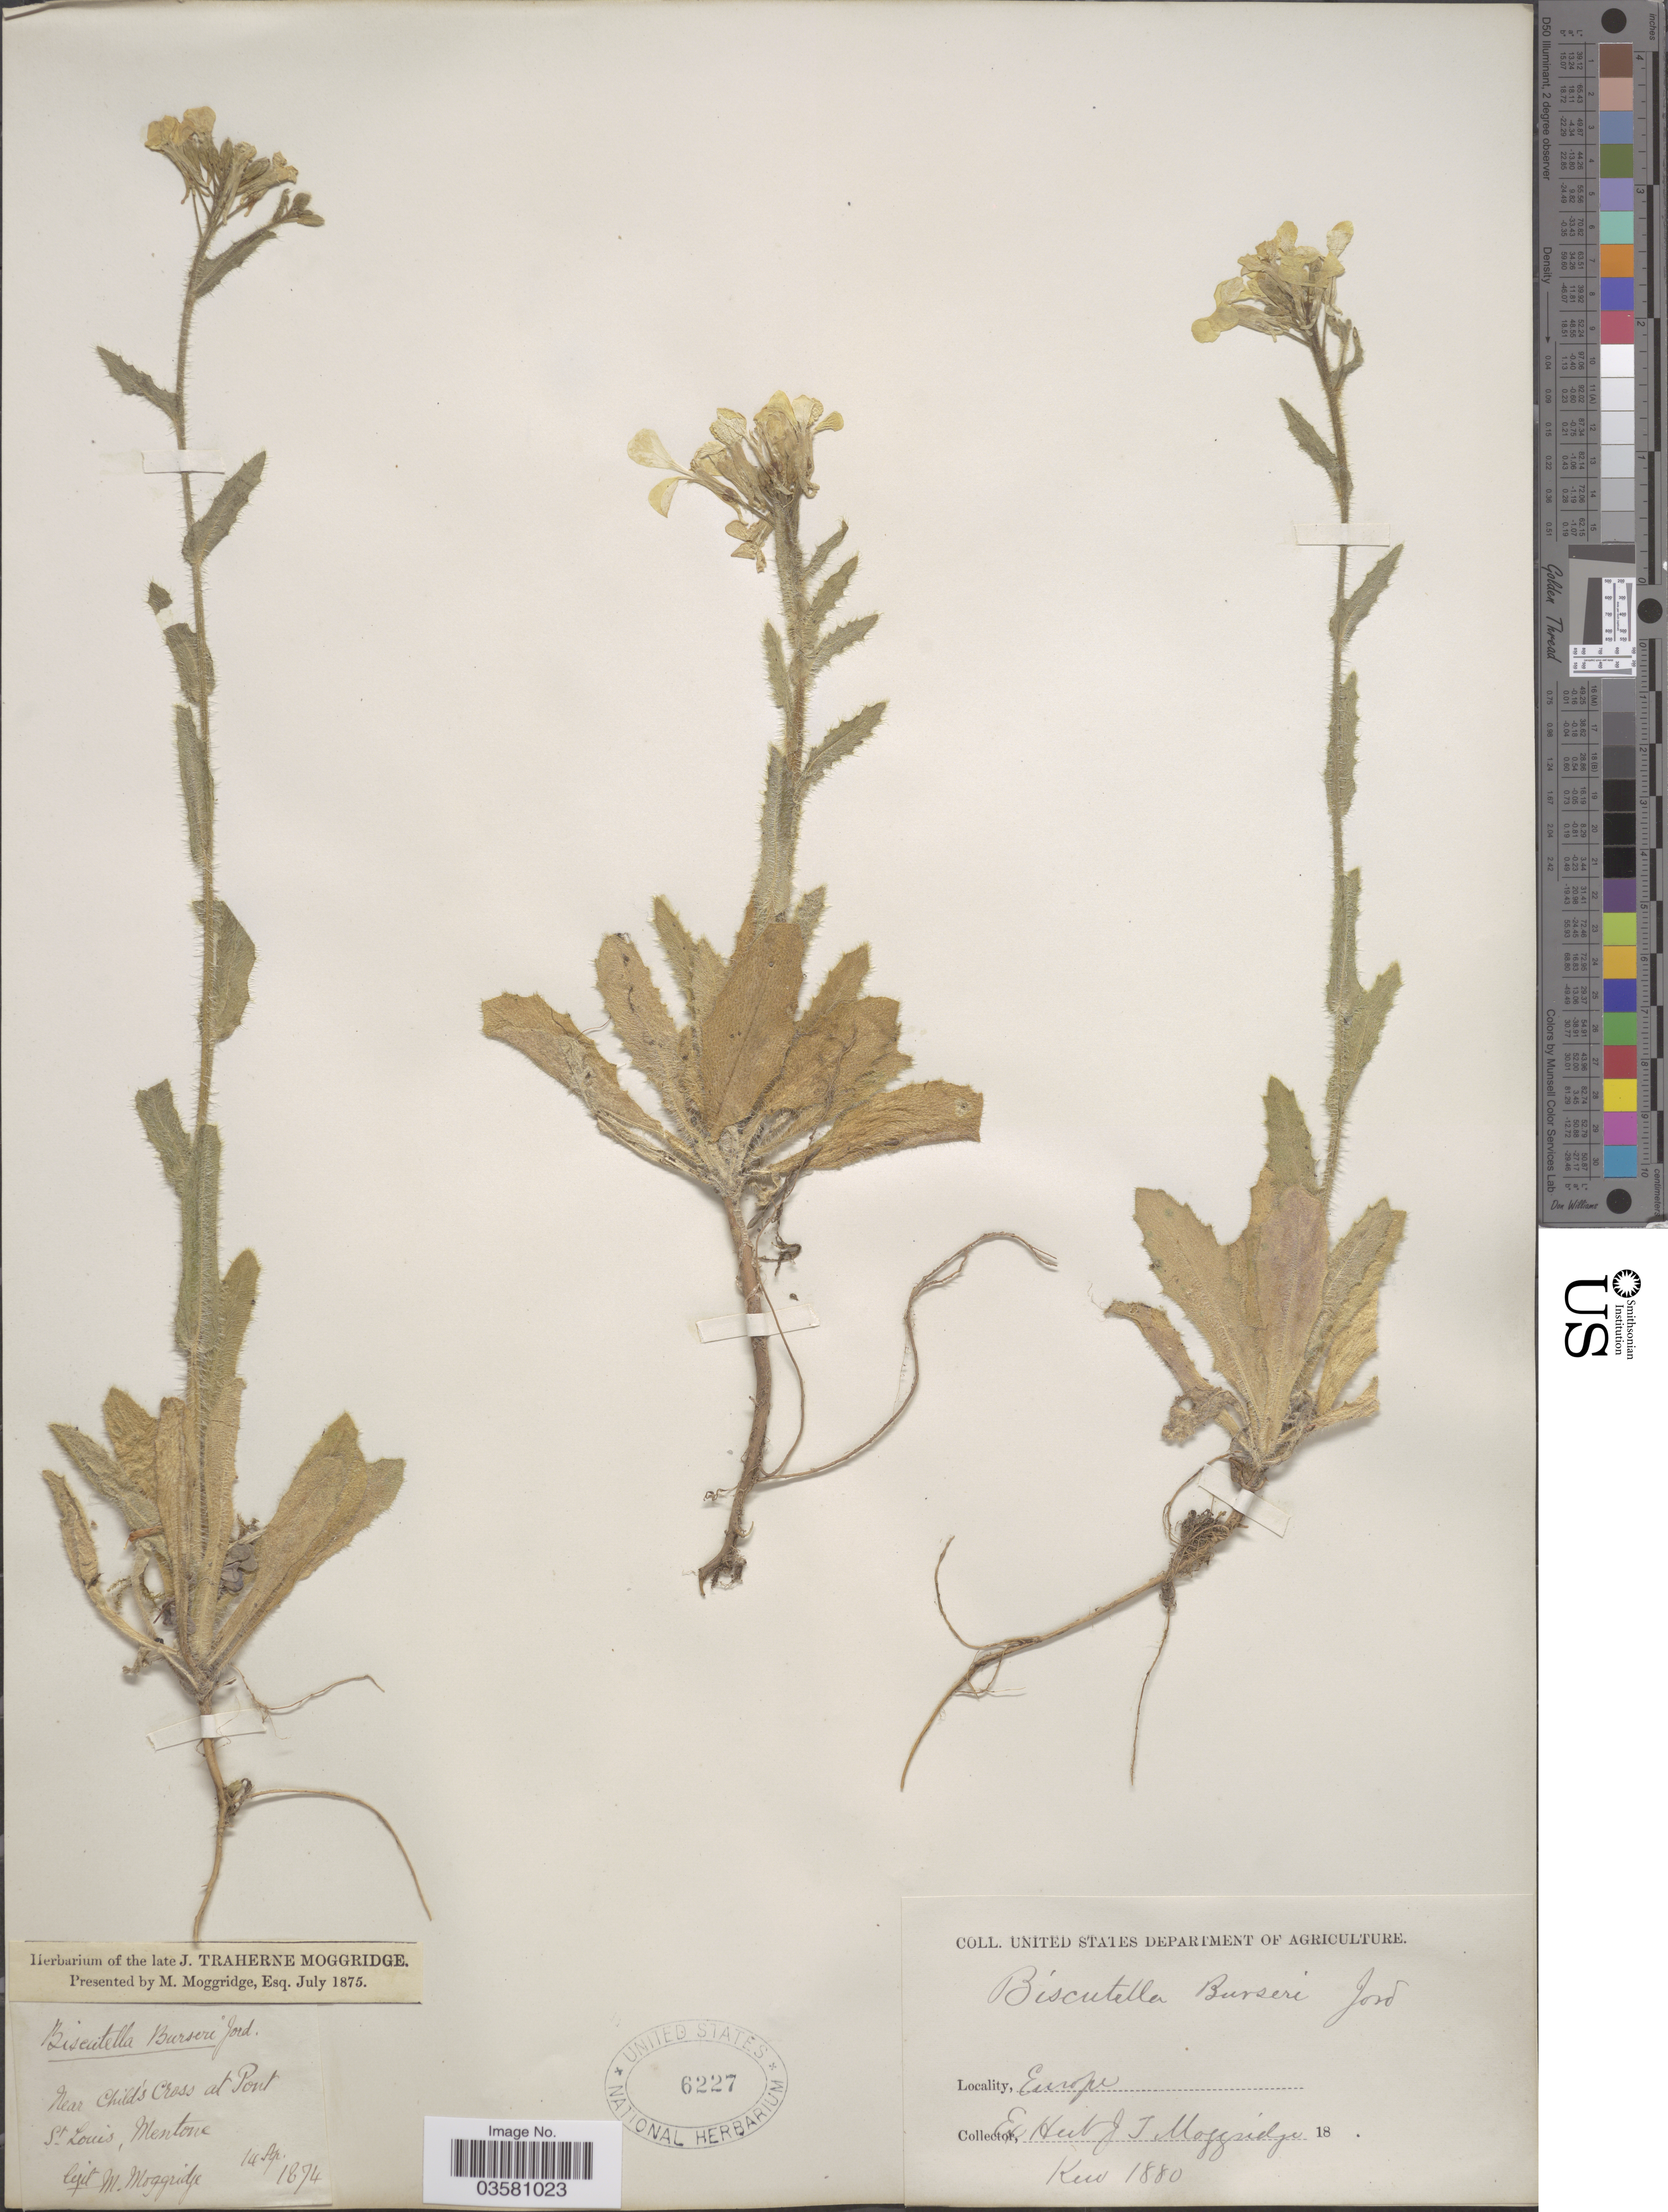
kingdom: Plantae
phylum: Tracheophyta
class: Magnoliopsida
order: Brassicales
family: Brassicaceae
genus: Biscutella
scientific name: Biscutella burseri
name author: Jord.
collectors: M. Moggridge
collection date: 1874-04-14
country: France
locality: Near Child's Cross at Port St Louis, Mentone.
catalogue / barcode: US 6227